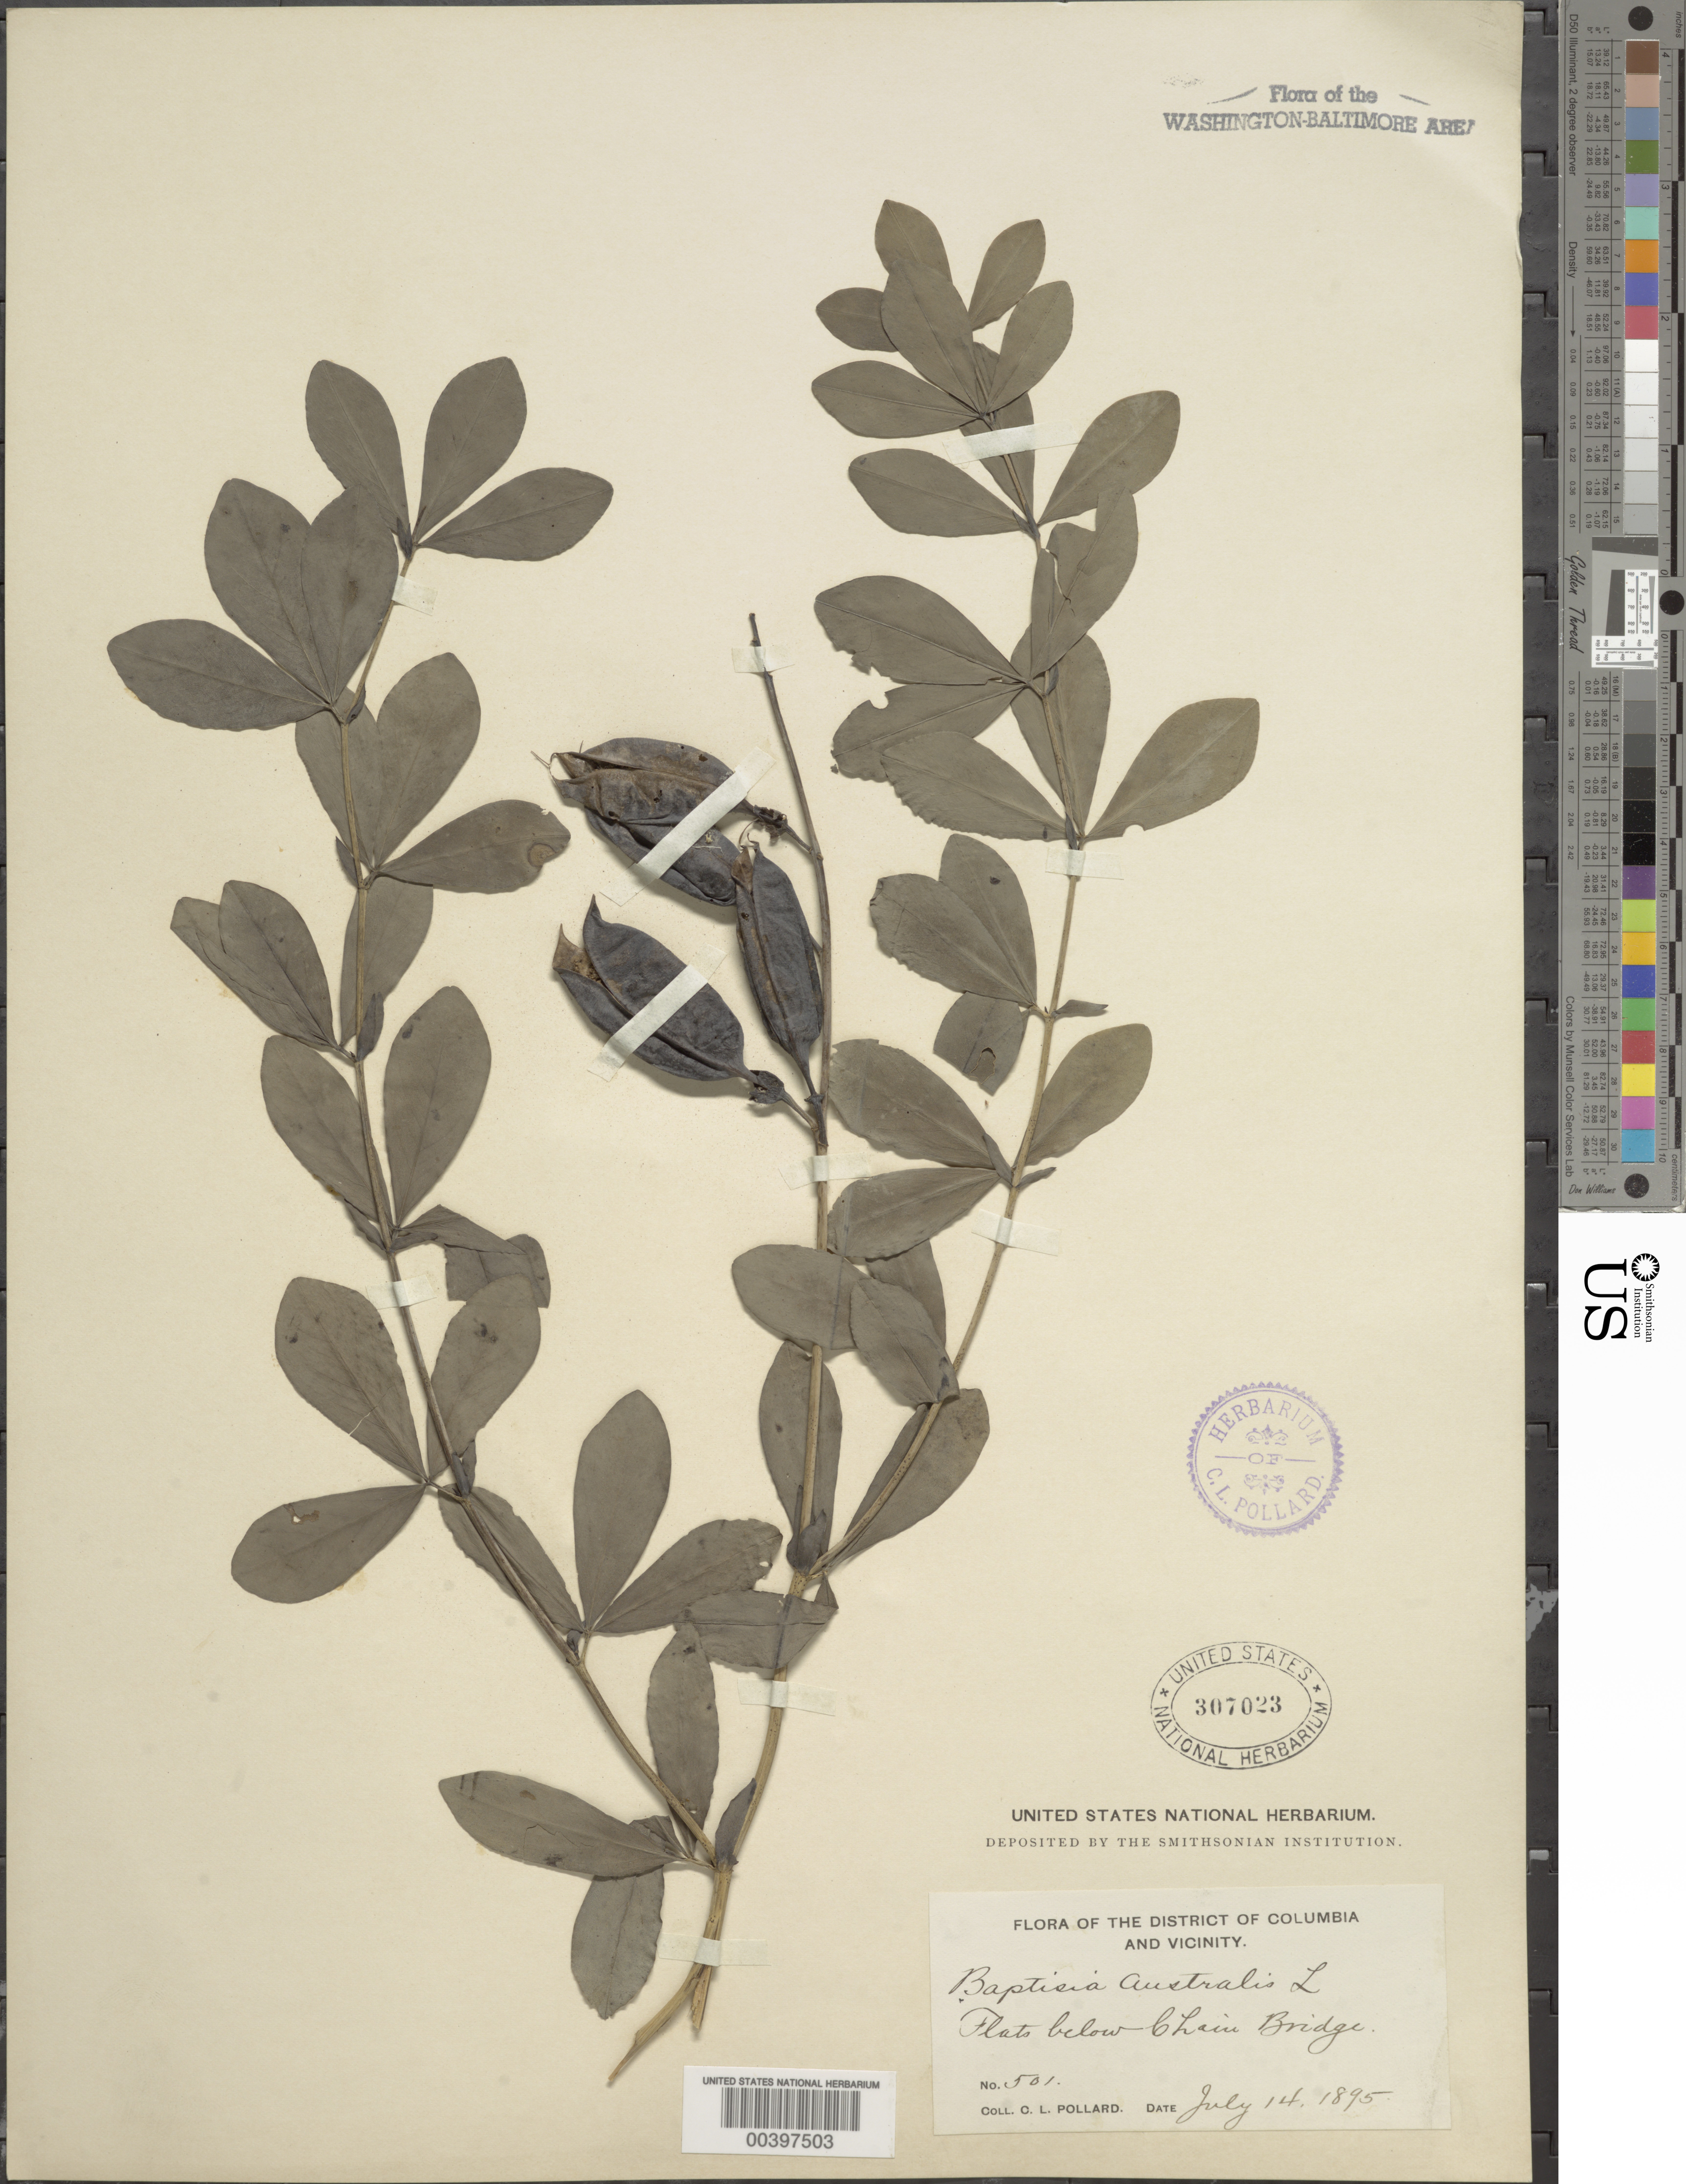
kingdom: Plantae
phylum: Tracheophyta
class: Magnoliopsida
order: Fabales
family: Fabaceae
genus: Baptisia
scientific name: Baptisia australis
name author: (L.) R. Br.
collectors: C. L. Pollard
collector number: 501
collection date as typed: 14 Jul 1895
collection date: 1895-07-14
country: United States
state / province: District of Columbia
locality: Potomac Flats near Chain Bridge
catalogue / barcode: US 307023